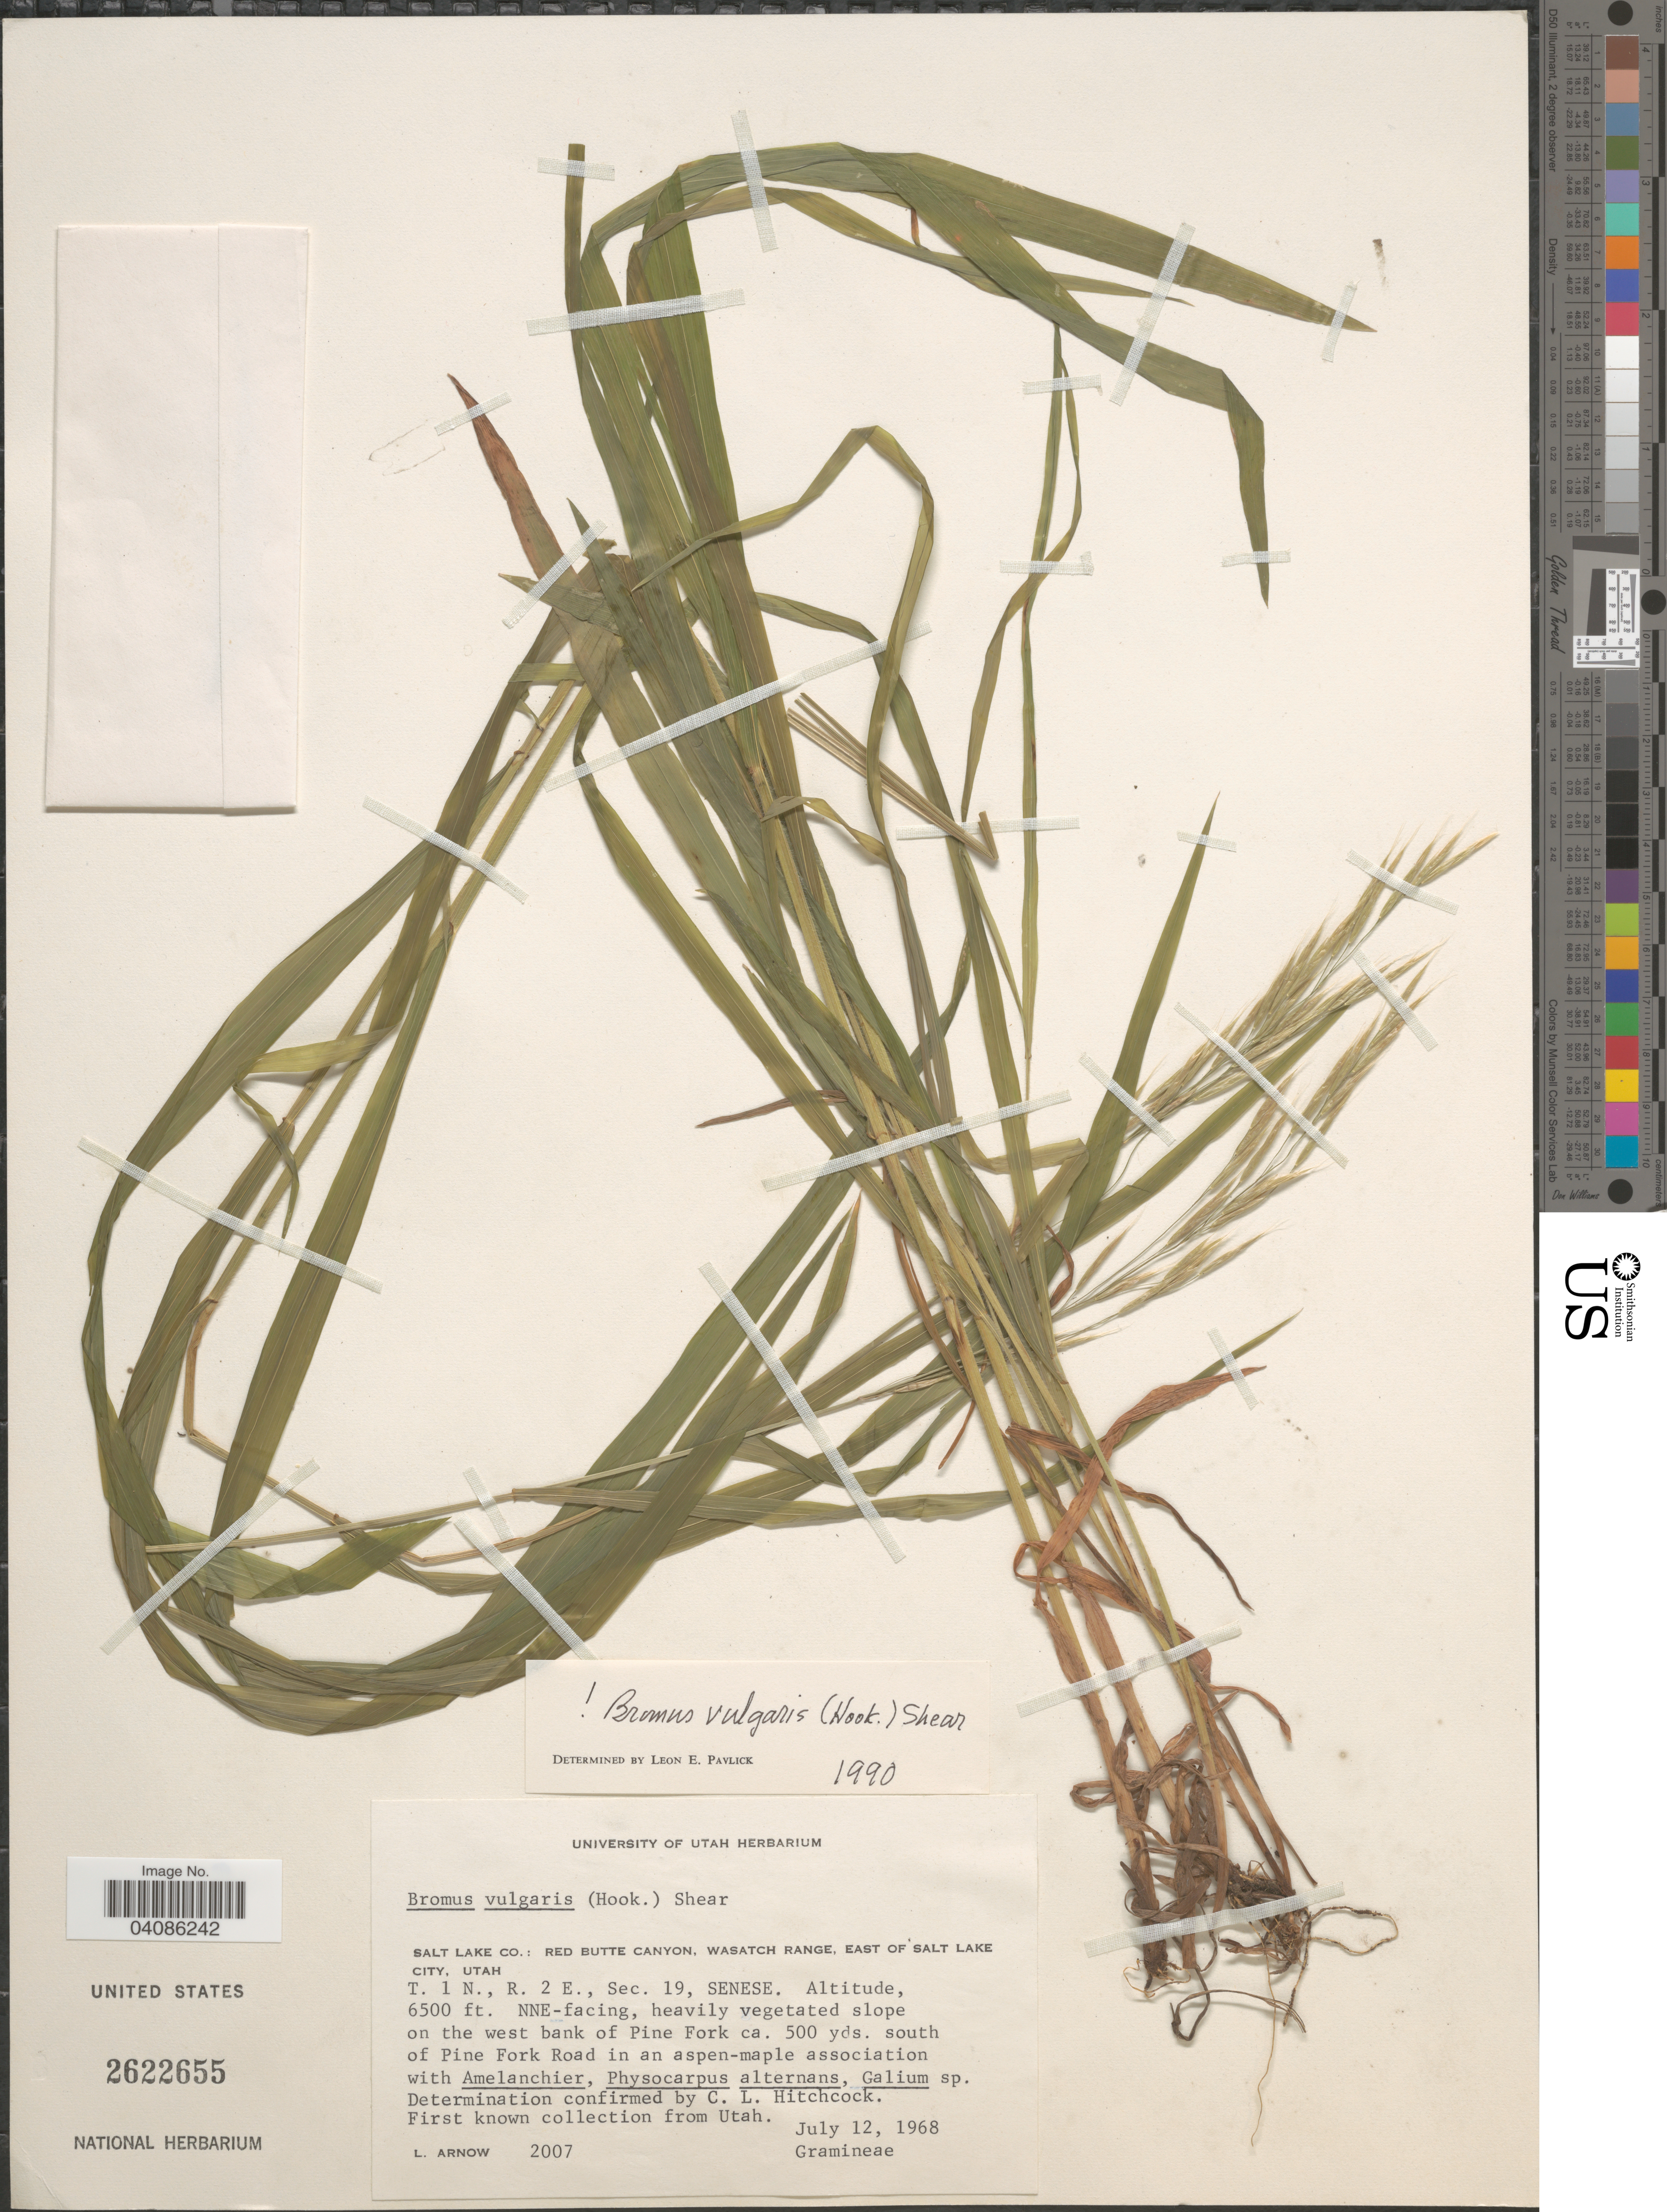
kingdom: Plantae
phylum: Tracheophyta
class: Liliopsida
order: Poales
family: Poaceae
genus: Bromus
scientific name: Bromus texensis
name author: (Shear) Hitchc.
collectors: L. Arnow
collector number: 2007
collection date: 1968-07-12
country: United States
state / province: Utah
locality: Salt Lake Co.: Red Butte Canyon, Wasatch Range, east of Salt Lake City. T. 1 N., R. 2 E., Sec. 19, Senese. NNE-facing, heavily vegetated slope on the west bank of Pine Fork ca. 500 yds. south of Pine Fork Road.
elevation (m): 1981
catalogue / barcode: US 2622655